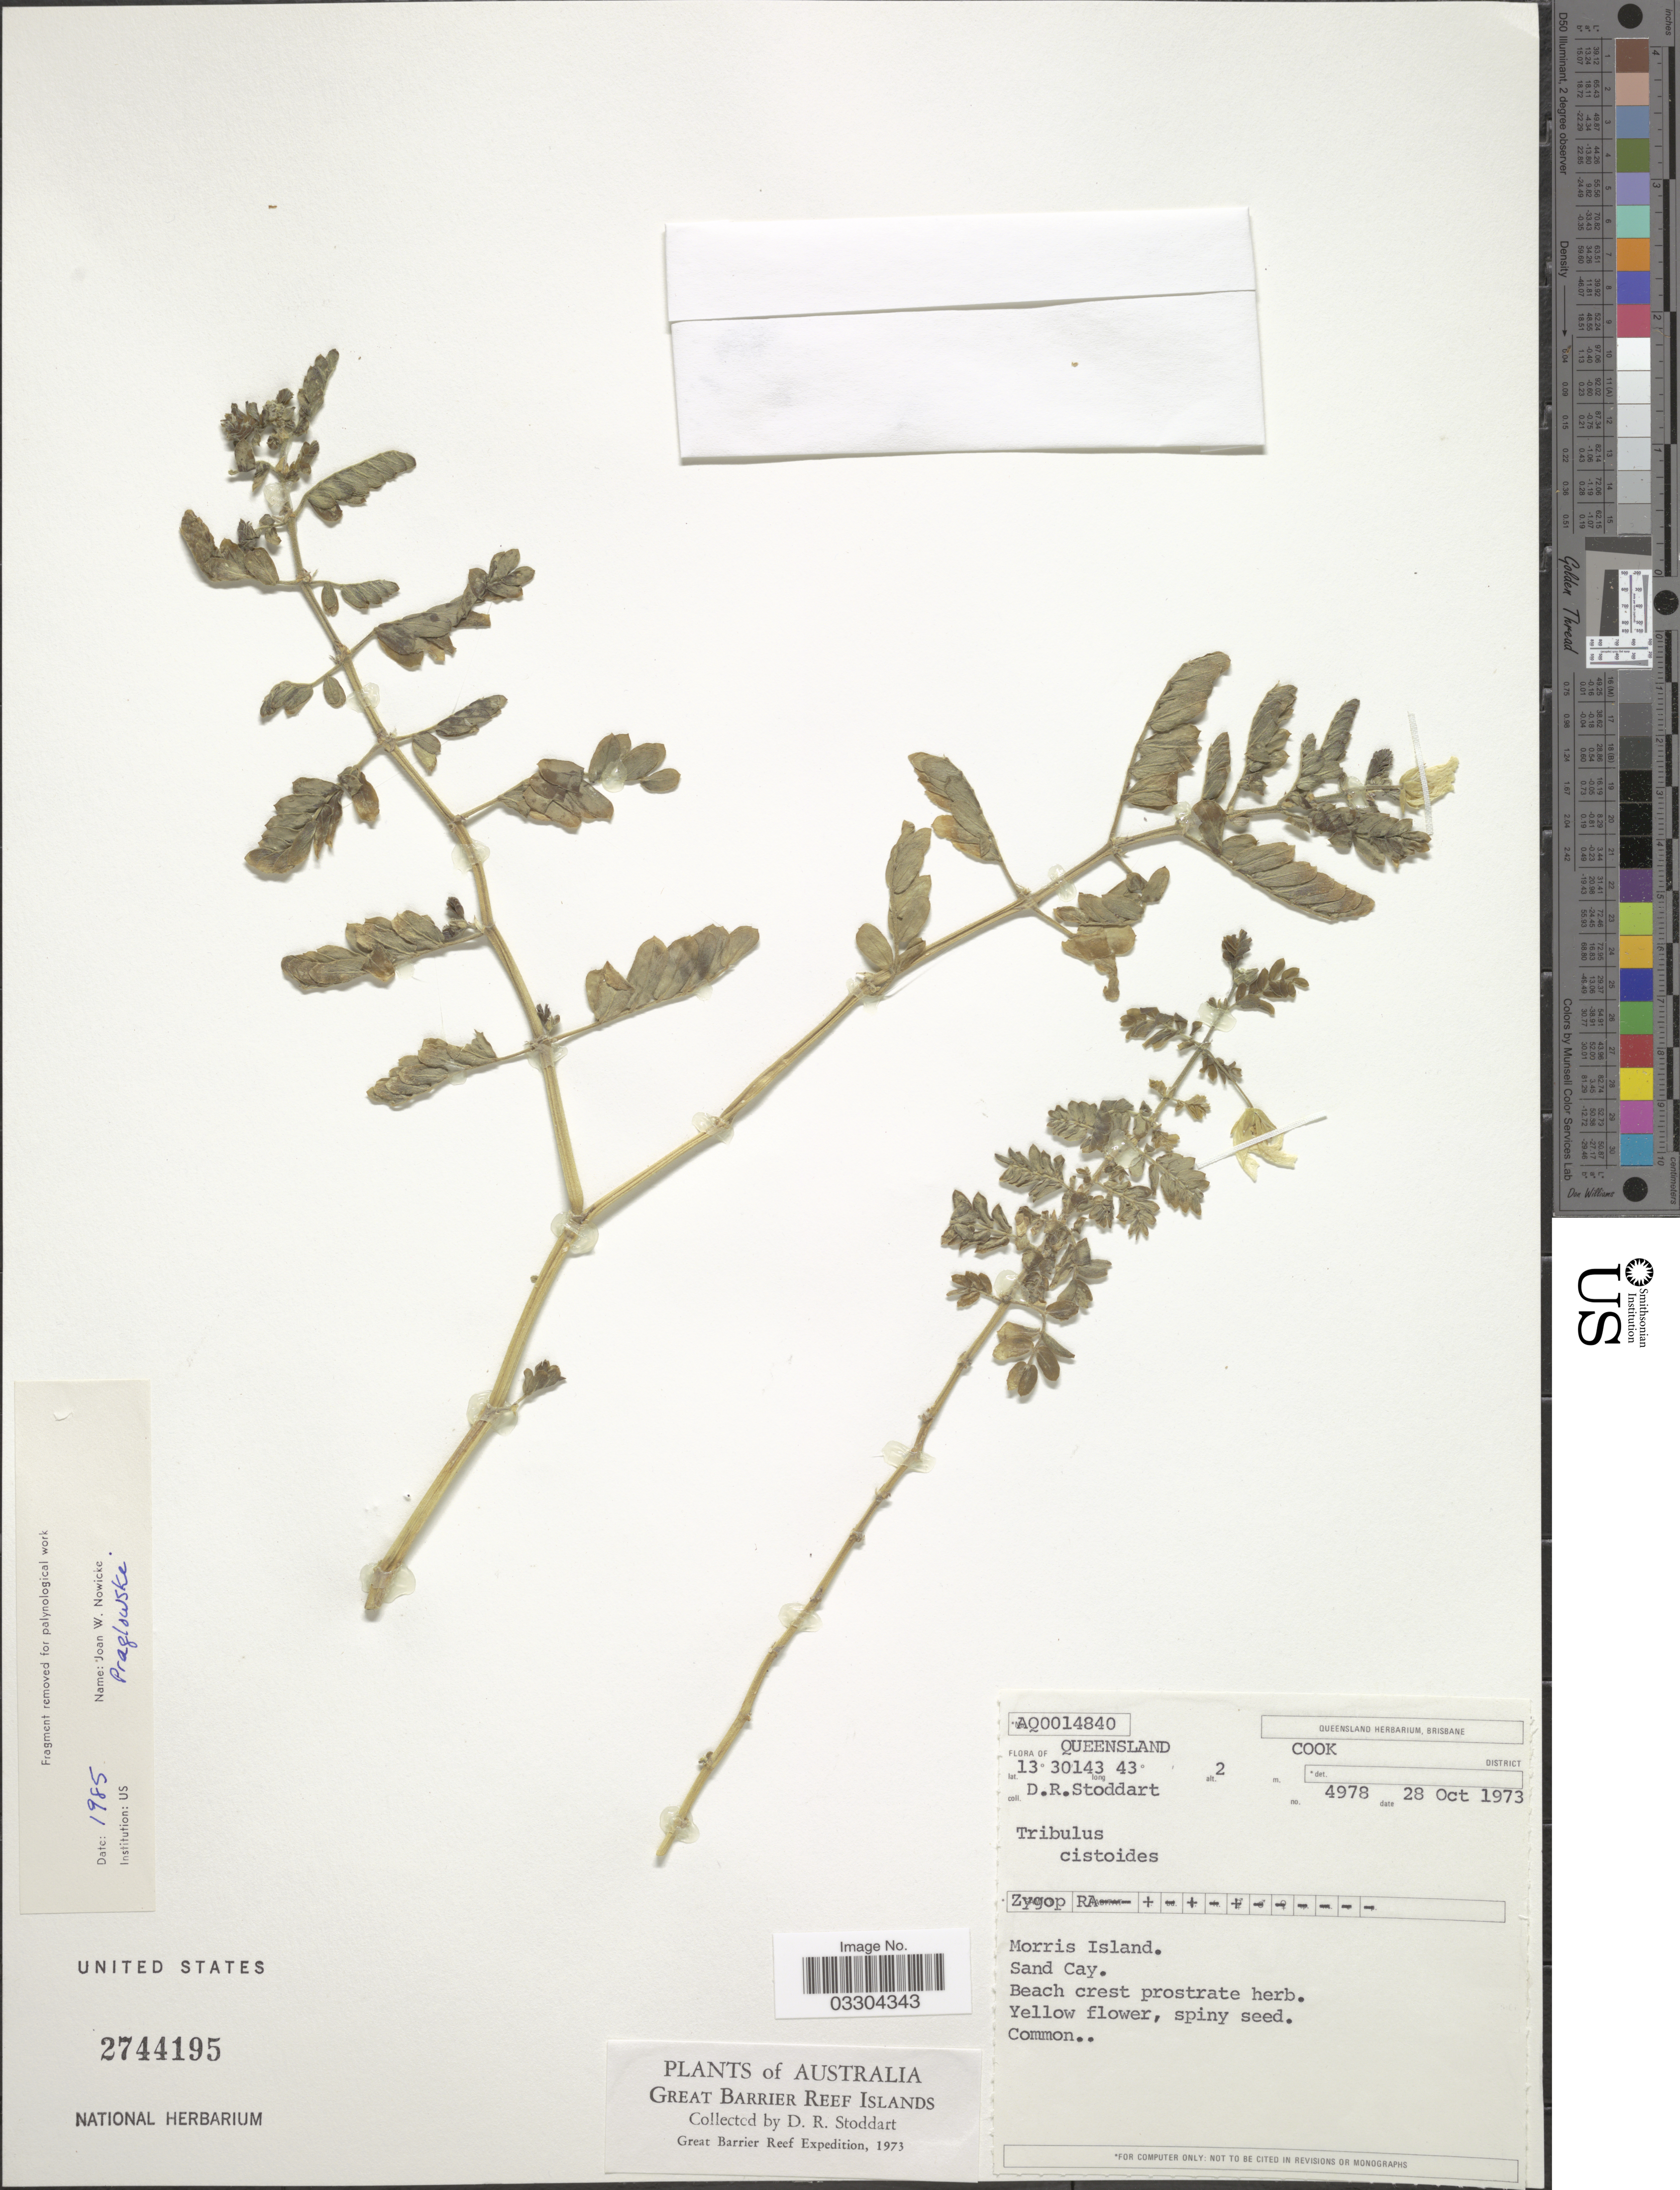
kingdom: Plantae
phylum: Tracheophyta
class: Magnoliopsida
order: Zygophyllales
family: Zygophyllaceae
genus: Tribulus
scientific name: Tribulus cistoides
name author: L.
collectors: D. R. Stoddart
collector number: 4978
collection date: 1973-10-28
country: Australia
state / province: Queensland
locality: Cook District. Morris Island.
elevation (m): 2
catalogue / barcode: US 2744195